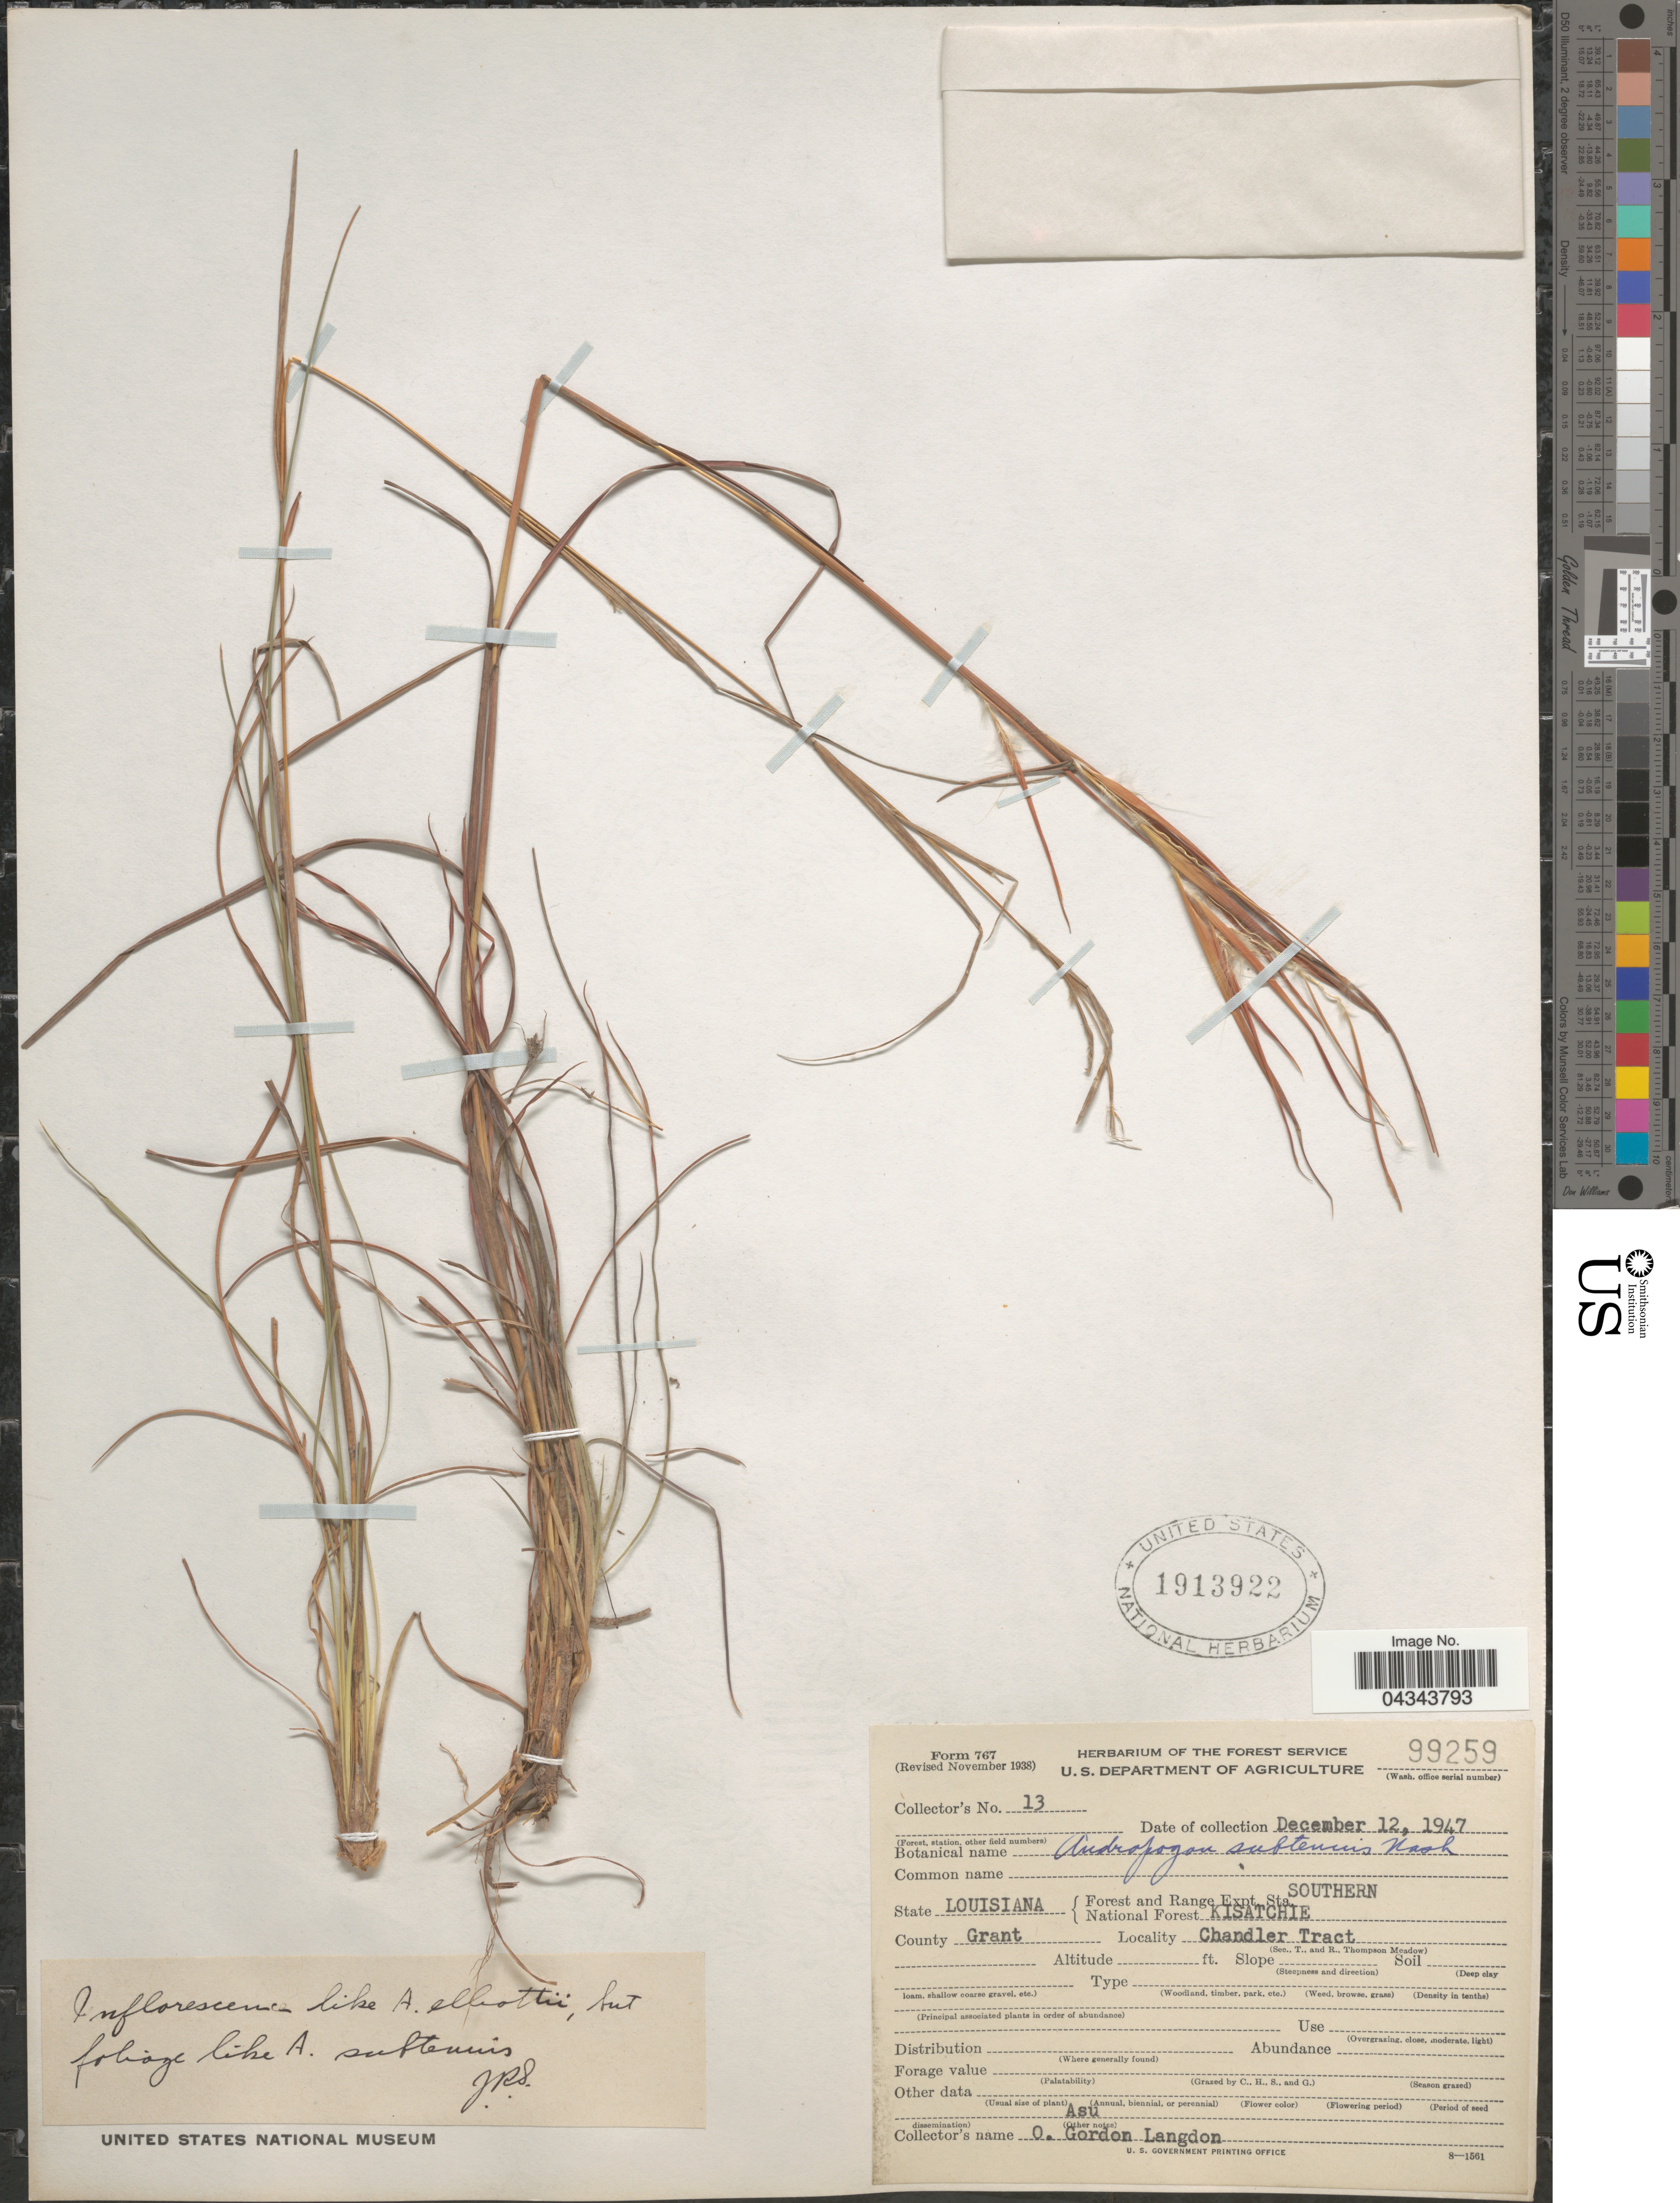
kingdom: Plantae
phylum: Tracheophyta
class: Liliopsida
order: Poales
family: Poaceae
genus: Andropogon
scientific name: Andropogon ternarius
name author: Michx.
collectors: O. Langdon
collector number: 13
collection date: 1947-12-12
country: United States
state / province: Louisiana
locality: Forest and Range Expt. Sta. Southern National Forest Kisatchie. County Grant. Chandler Tract.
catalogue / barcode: US 1913922